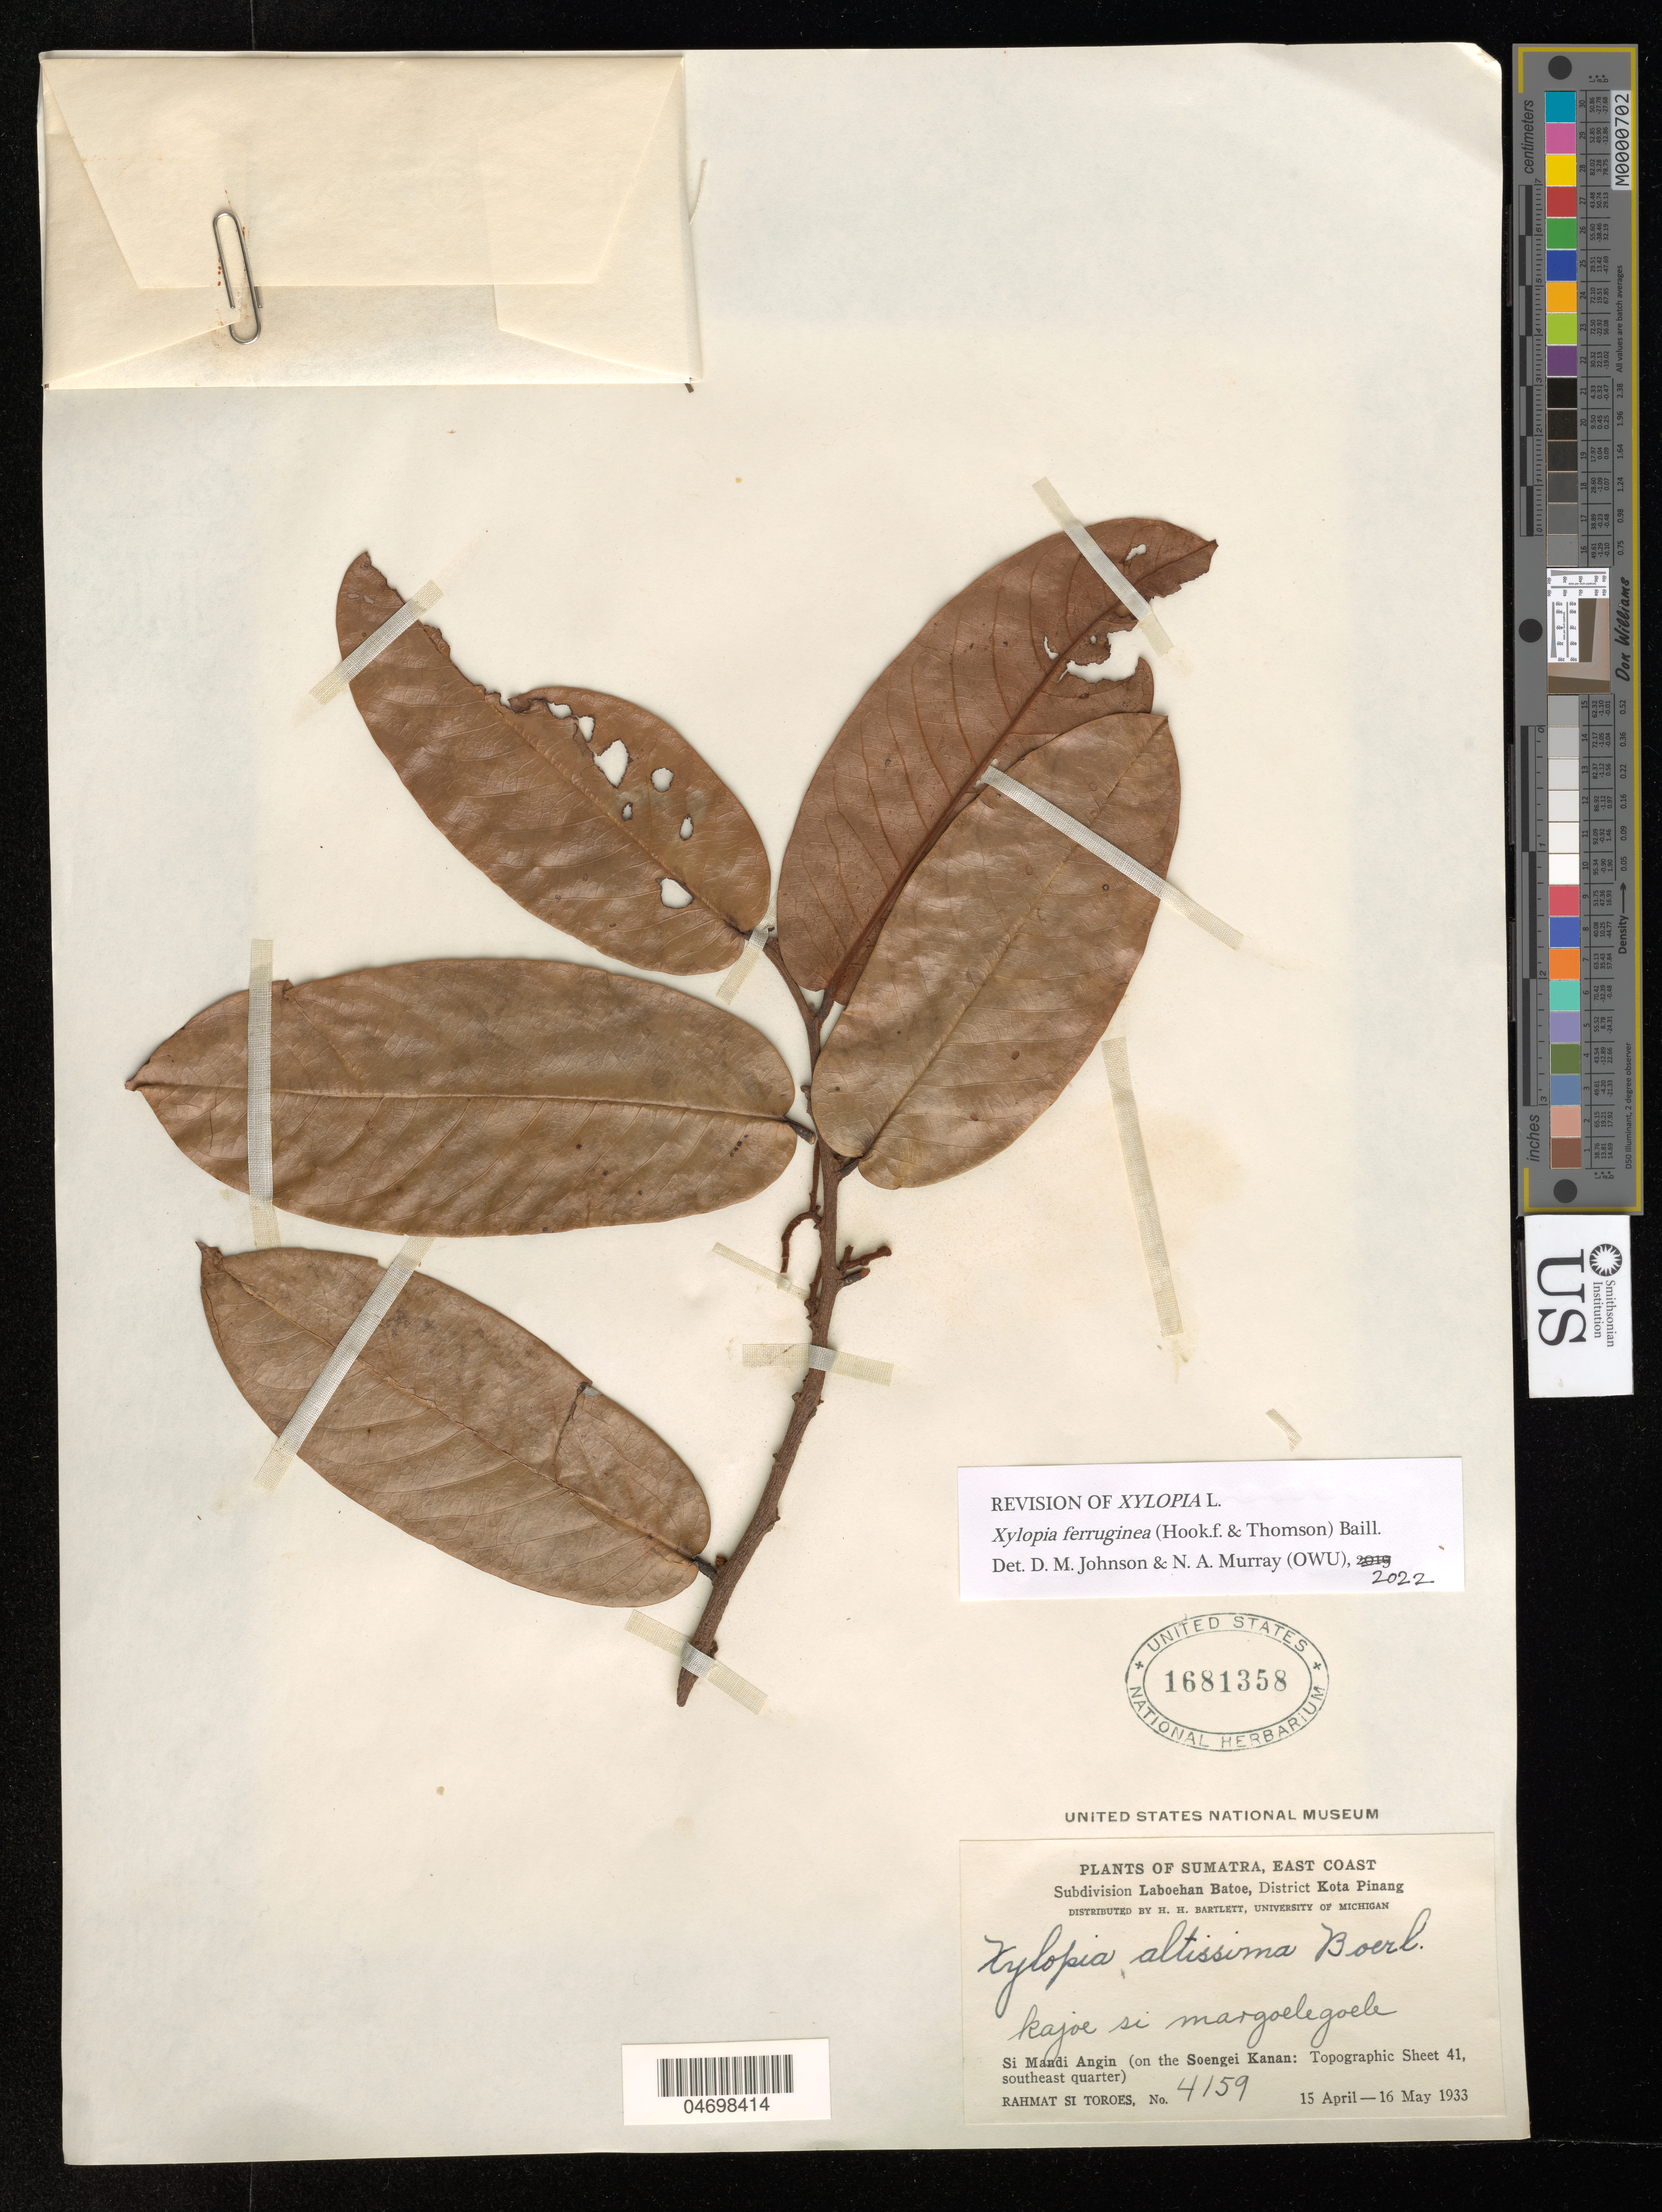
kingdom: Plantae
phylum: Tracheophyta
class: Magnoliopsida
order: Magnoliales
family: Annonaceae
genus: Xylopia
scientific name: Xylopia ferruginea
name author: (Hook. f. & Thomson) Baill.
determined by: Johnson, D. M.; Murray, N. A.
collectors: Rahmat Si Boeea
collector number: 4159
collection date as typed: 15 Apr-16 May 1933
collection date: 1933-04-15/1933-05-16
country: Indonesia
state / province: Laboehan Batoe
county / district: Kota Pinang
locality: Sumatra E Coast. Si Mandi Angin.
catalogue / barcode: US 1681358